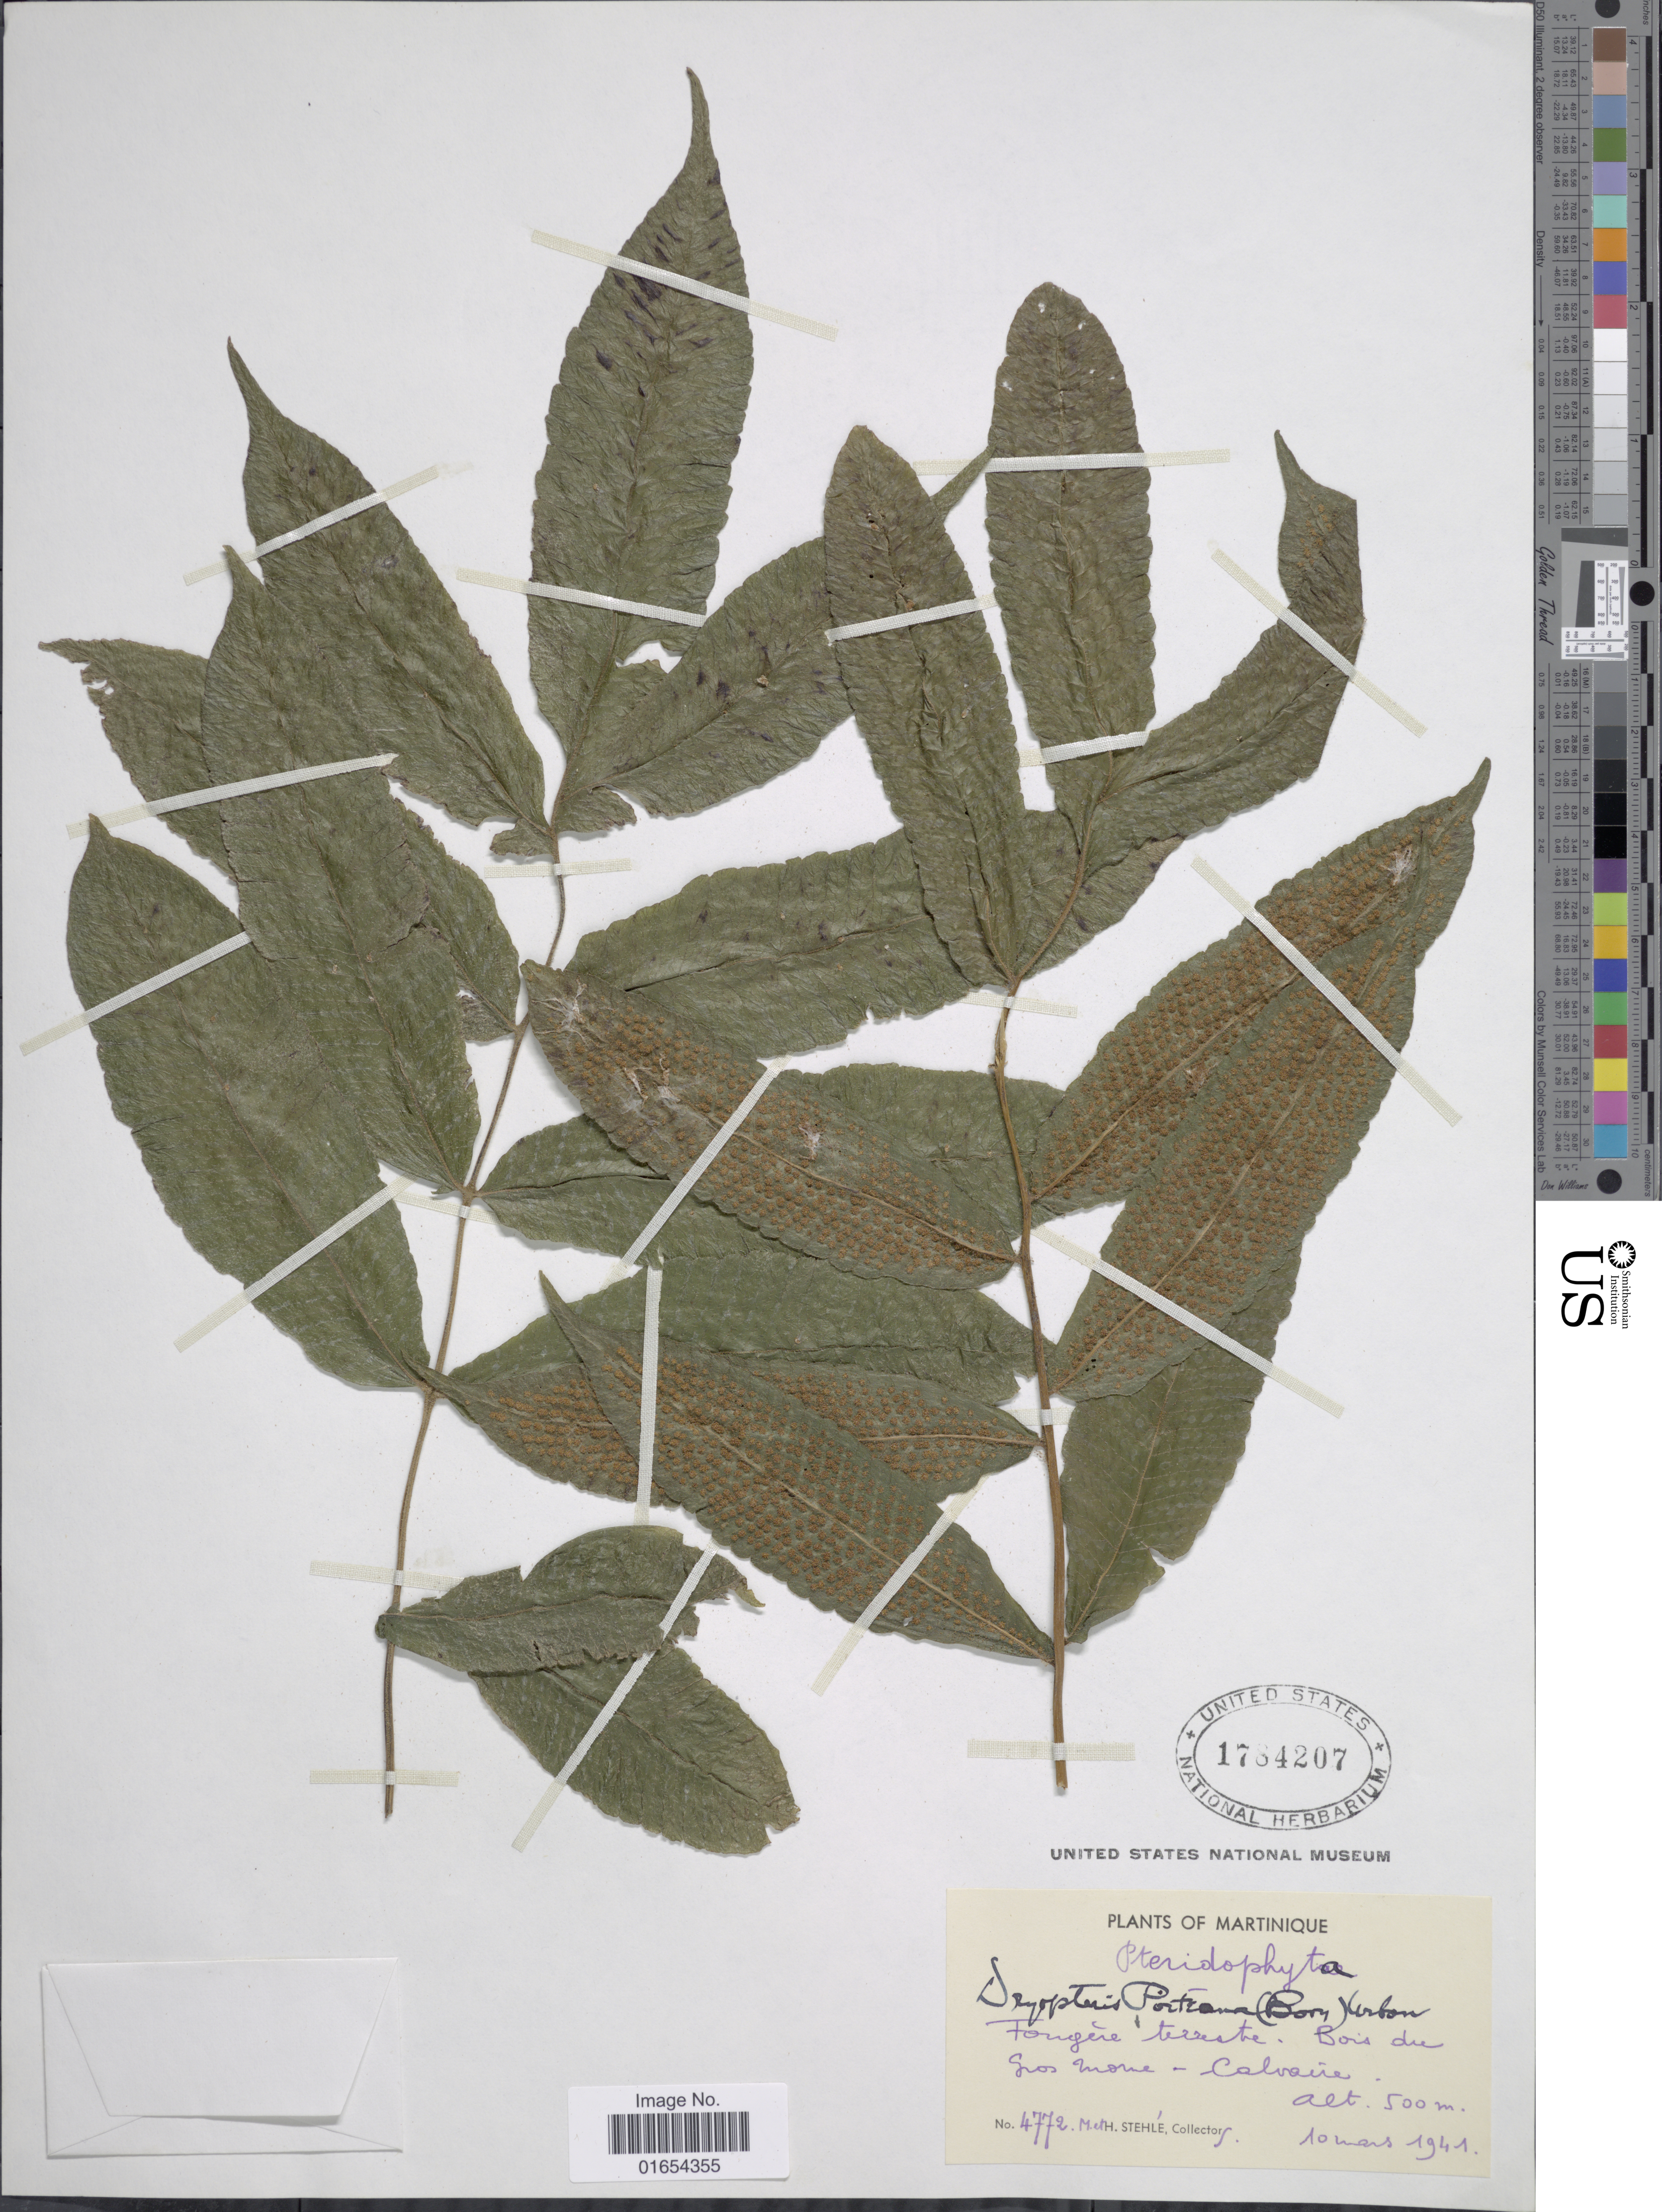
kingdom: Plantae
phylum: Tracheophyta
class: Polypodiopsida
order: Polypodiales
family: Thelypteridaceae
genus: Goniopteris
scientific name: Goniopteris poiteana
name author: (Bory) Ching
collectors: M. Stehlé & H. Stehlé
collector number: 4772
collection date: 1941-03-10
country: Martinique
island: Martinique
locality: Fougere terrestre. Bois du Gros Morne - Calvaire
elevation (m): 500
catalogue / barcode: US 1784207